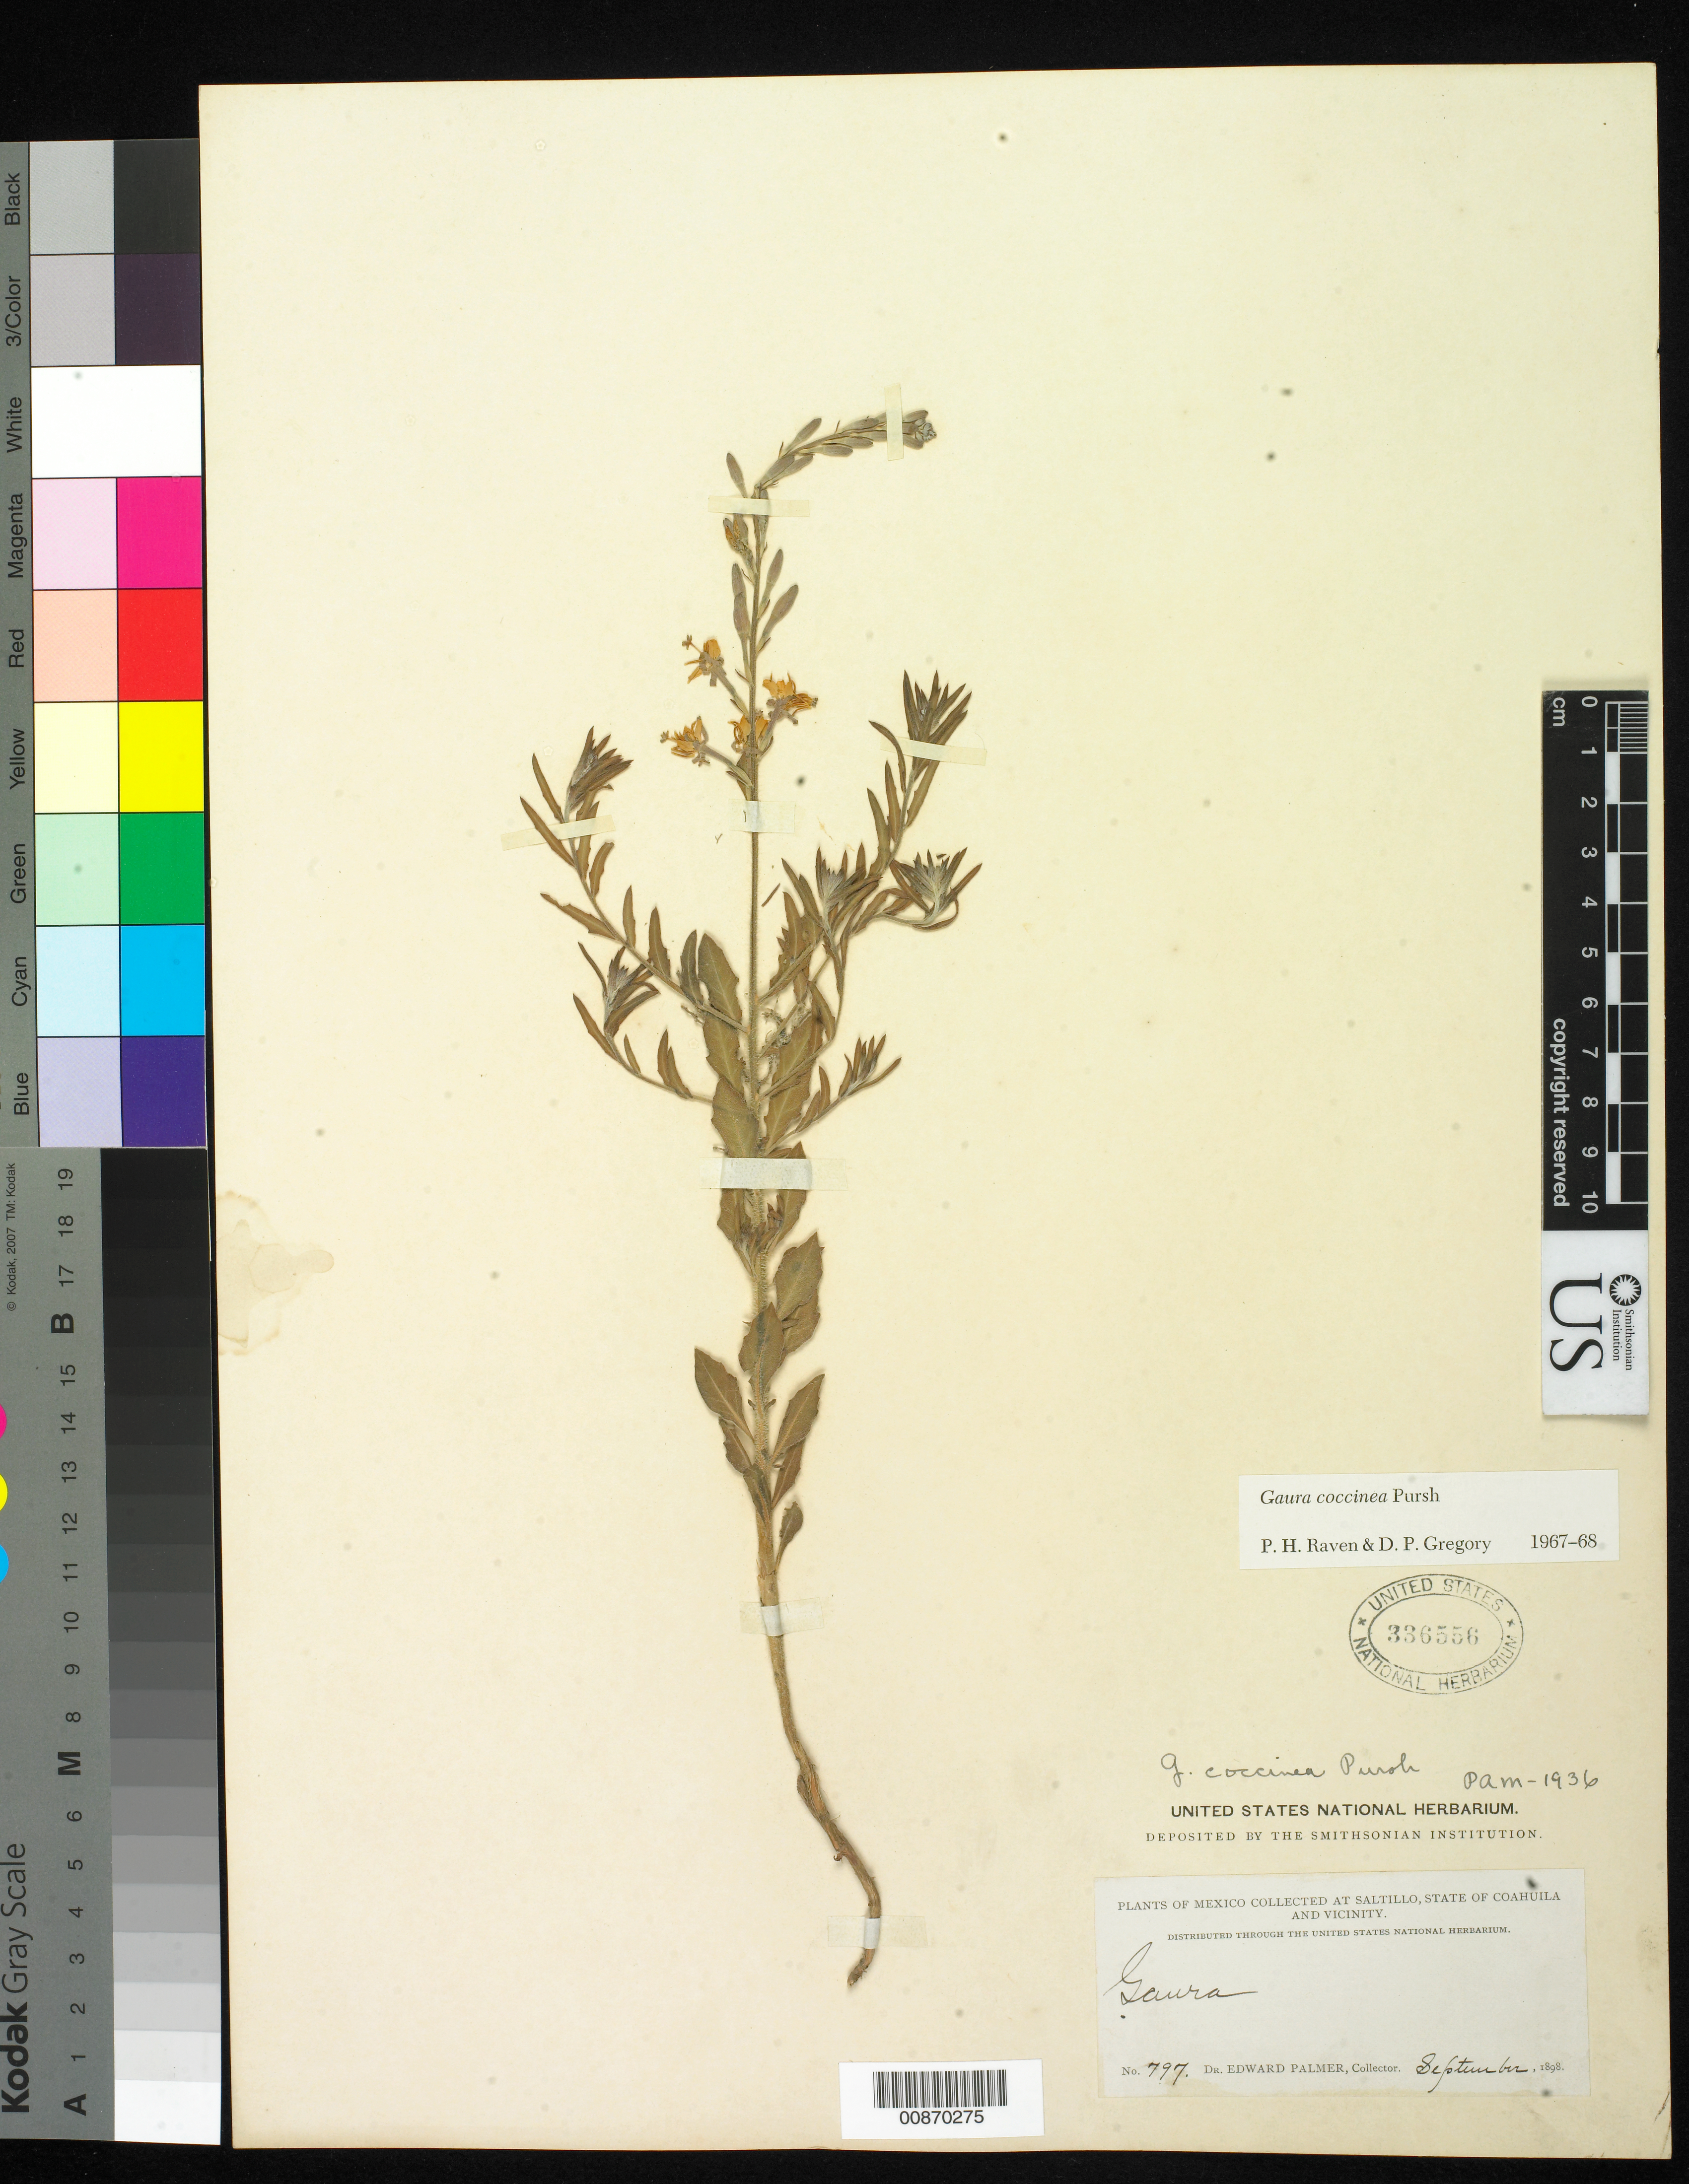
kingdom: Plantae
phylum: Tracheophyta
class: Magnoliopsida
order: Myrtales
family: Onagraceae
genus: Oenothera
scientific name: Oenothera suffrutescens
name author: (Ser.) W.L. Wagner & Hoch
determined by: Wagner, W. L., (BOT), Smithsonian Institution - National Museum of Natural History (UNITED STATES)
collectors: E. Palmer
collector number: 797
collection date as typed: Sep 1898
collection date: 1898-09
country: Mexico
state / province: Coahuila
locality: Saltillo, Coahuila and vicinity.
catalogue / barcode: US 336556